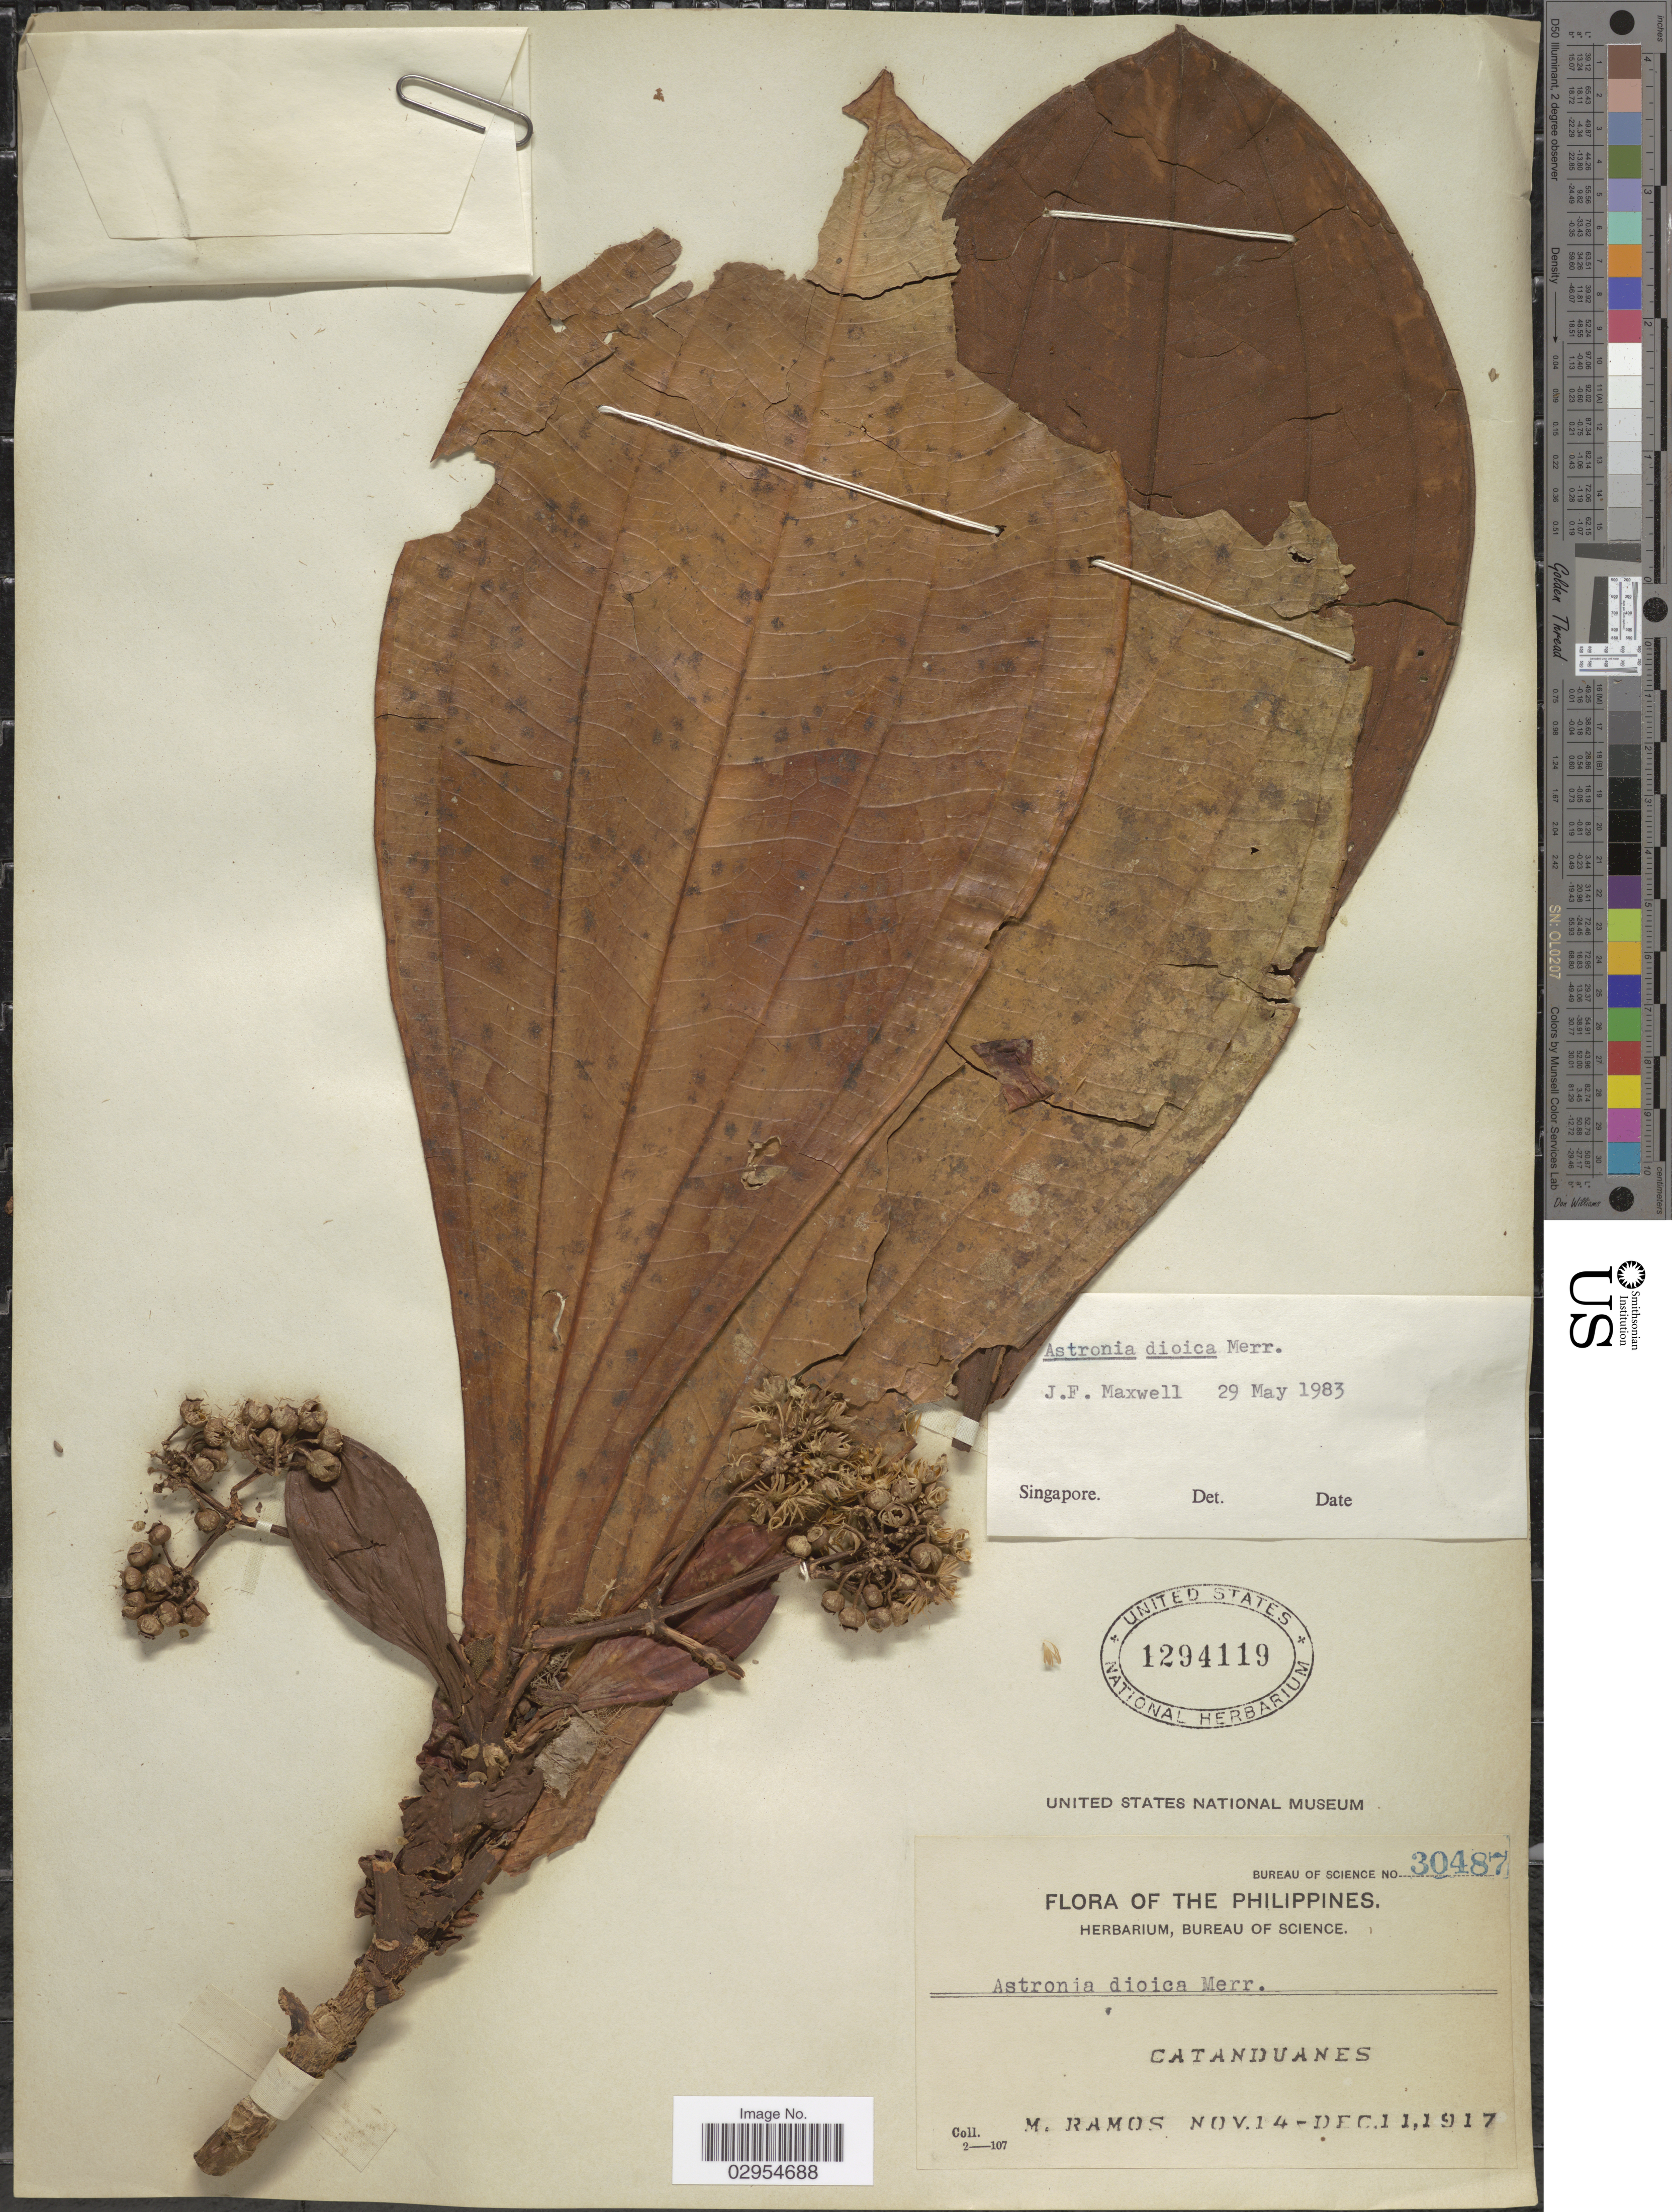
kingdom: Plantae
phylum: Tracheophyta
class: Magnoliopsida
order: Myrtales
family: Melastomataceae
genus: Astronia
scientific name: Astronia dioica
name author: Merr.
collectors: M. Ramos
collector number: Bureau of Science 30487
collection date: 1917-11-14/1917-12-11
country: Philippines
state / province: Bicol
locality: Catanduanes.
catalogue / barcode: US 1294119